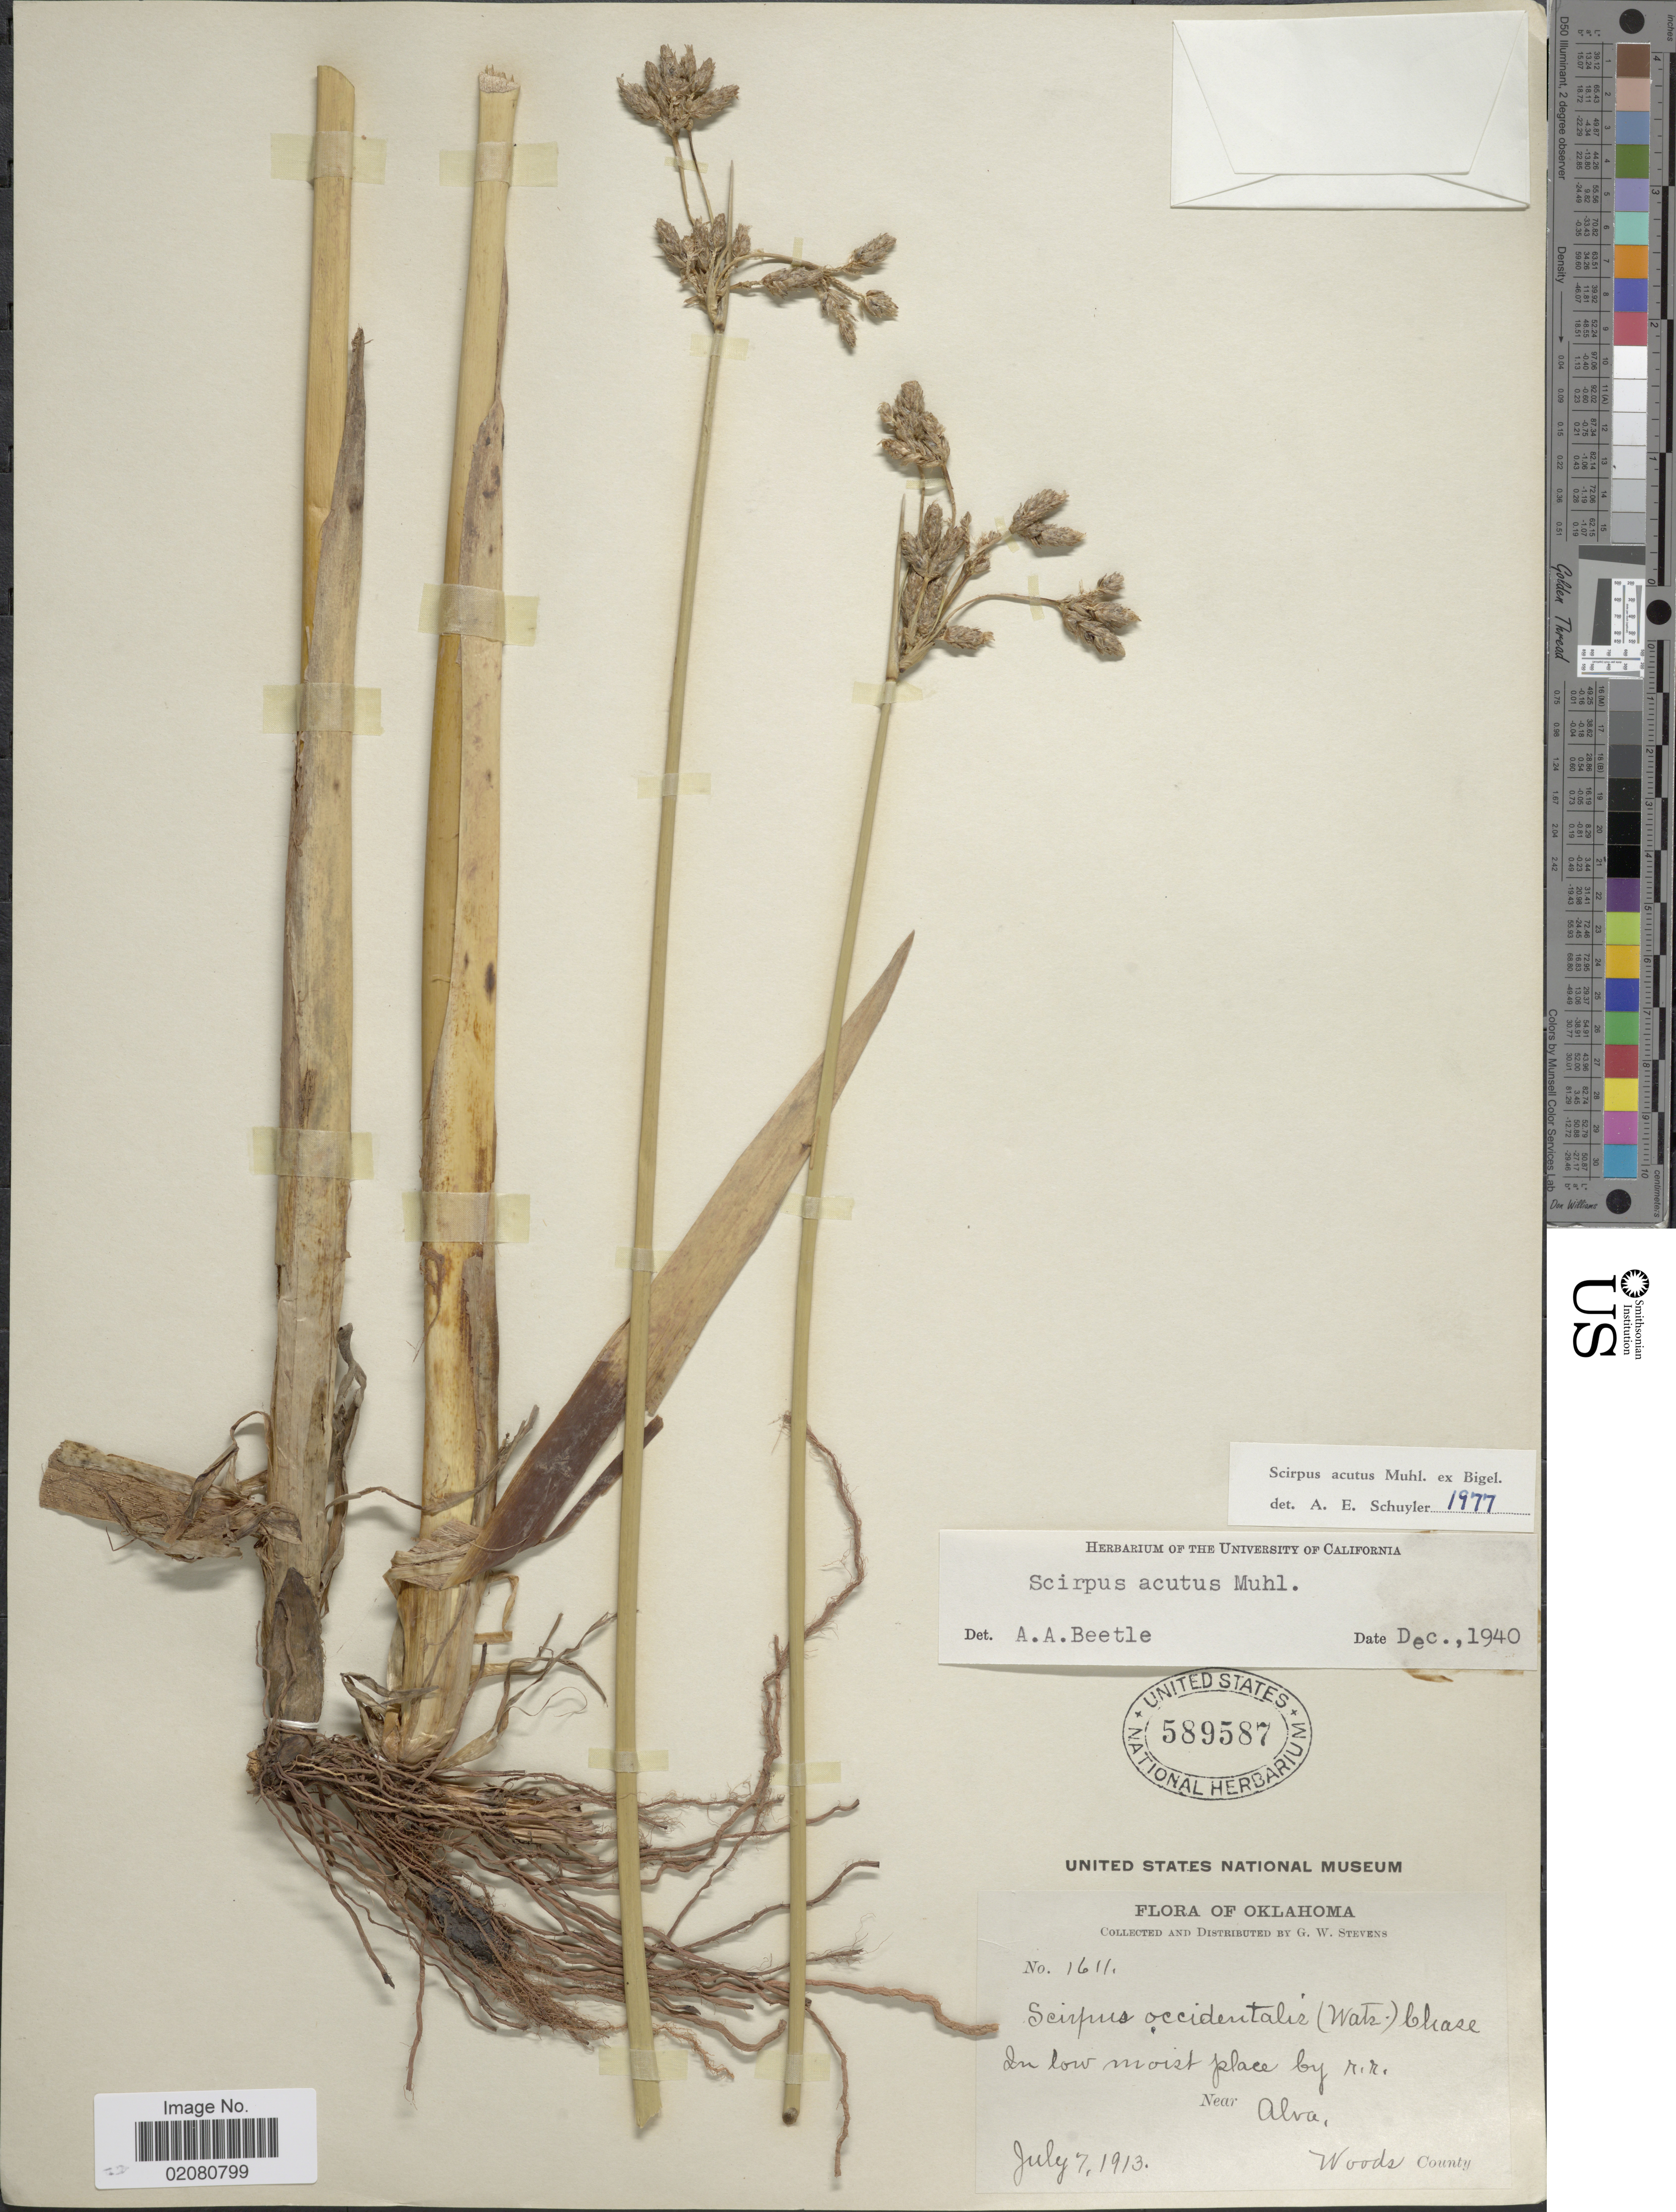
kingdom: Plantae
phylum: Tracheophyta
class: Liliopsida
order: Poales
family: Cyperaceae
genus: Schoenoplectus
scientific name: Schoenoplectus acutus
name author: (Muhl. ex Bigelow) Á. Löve & D. Löve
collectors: G. W. Stevens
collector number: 1611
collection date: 1913-07-07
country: United States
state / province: Oklahoma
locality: In low moist place by r.r. Near Alva, Woods County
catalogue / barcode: US 589587